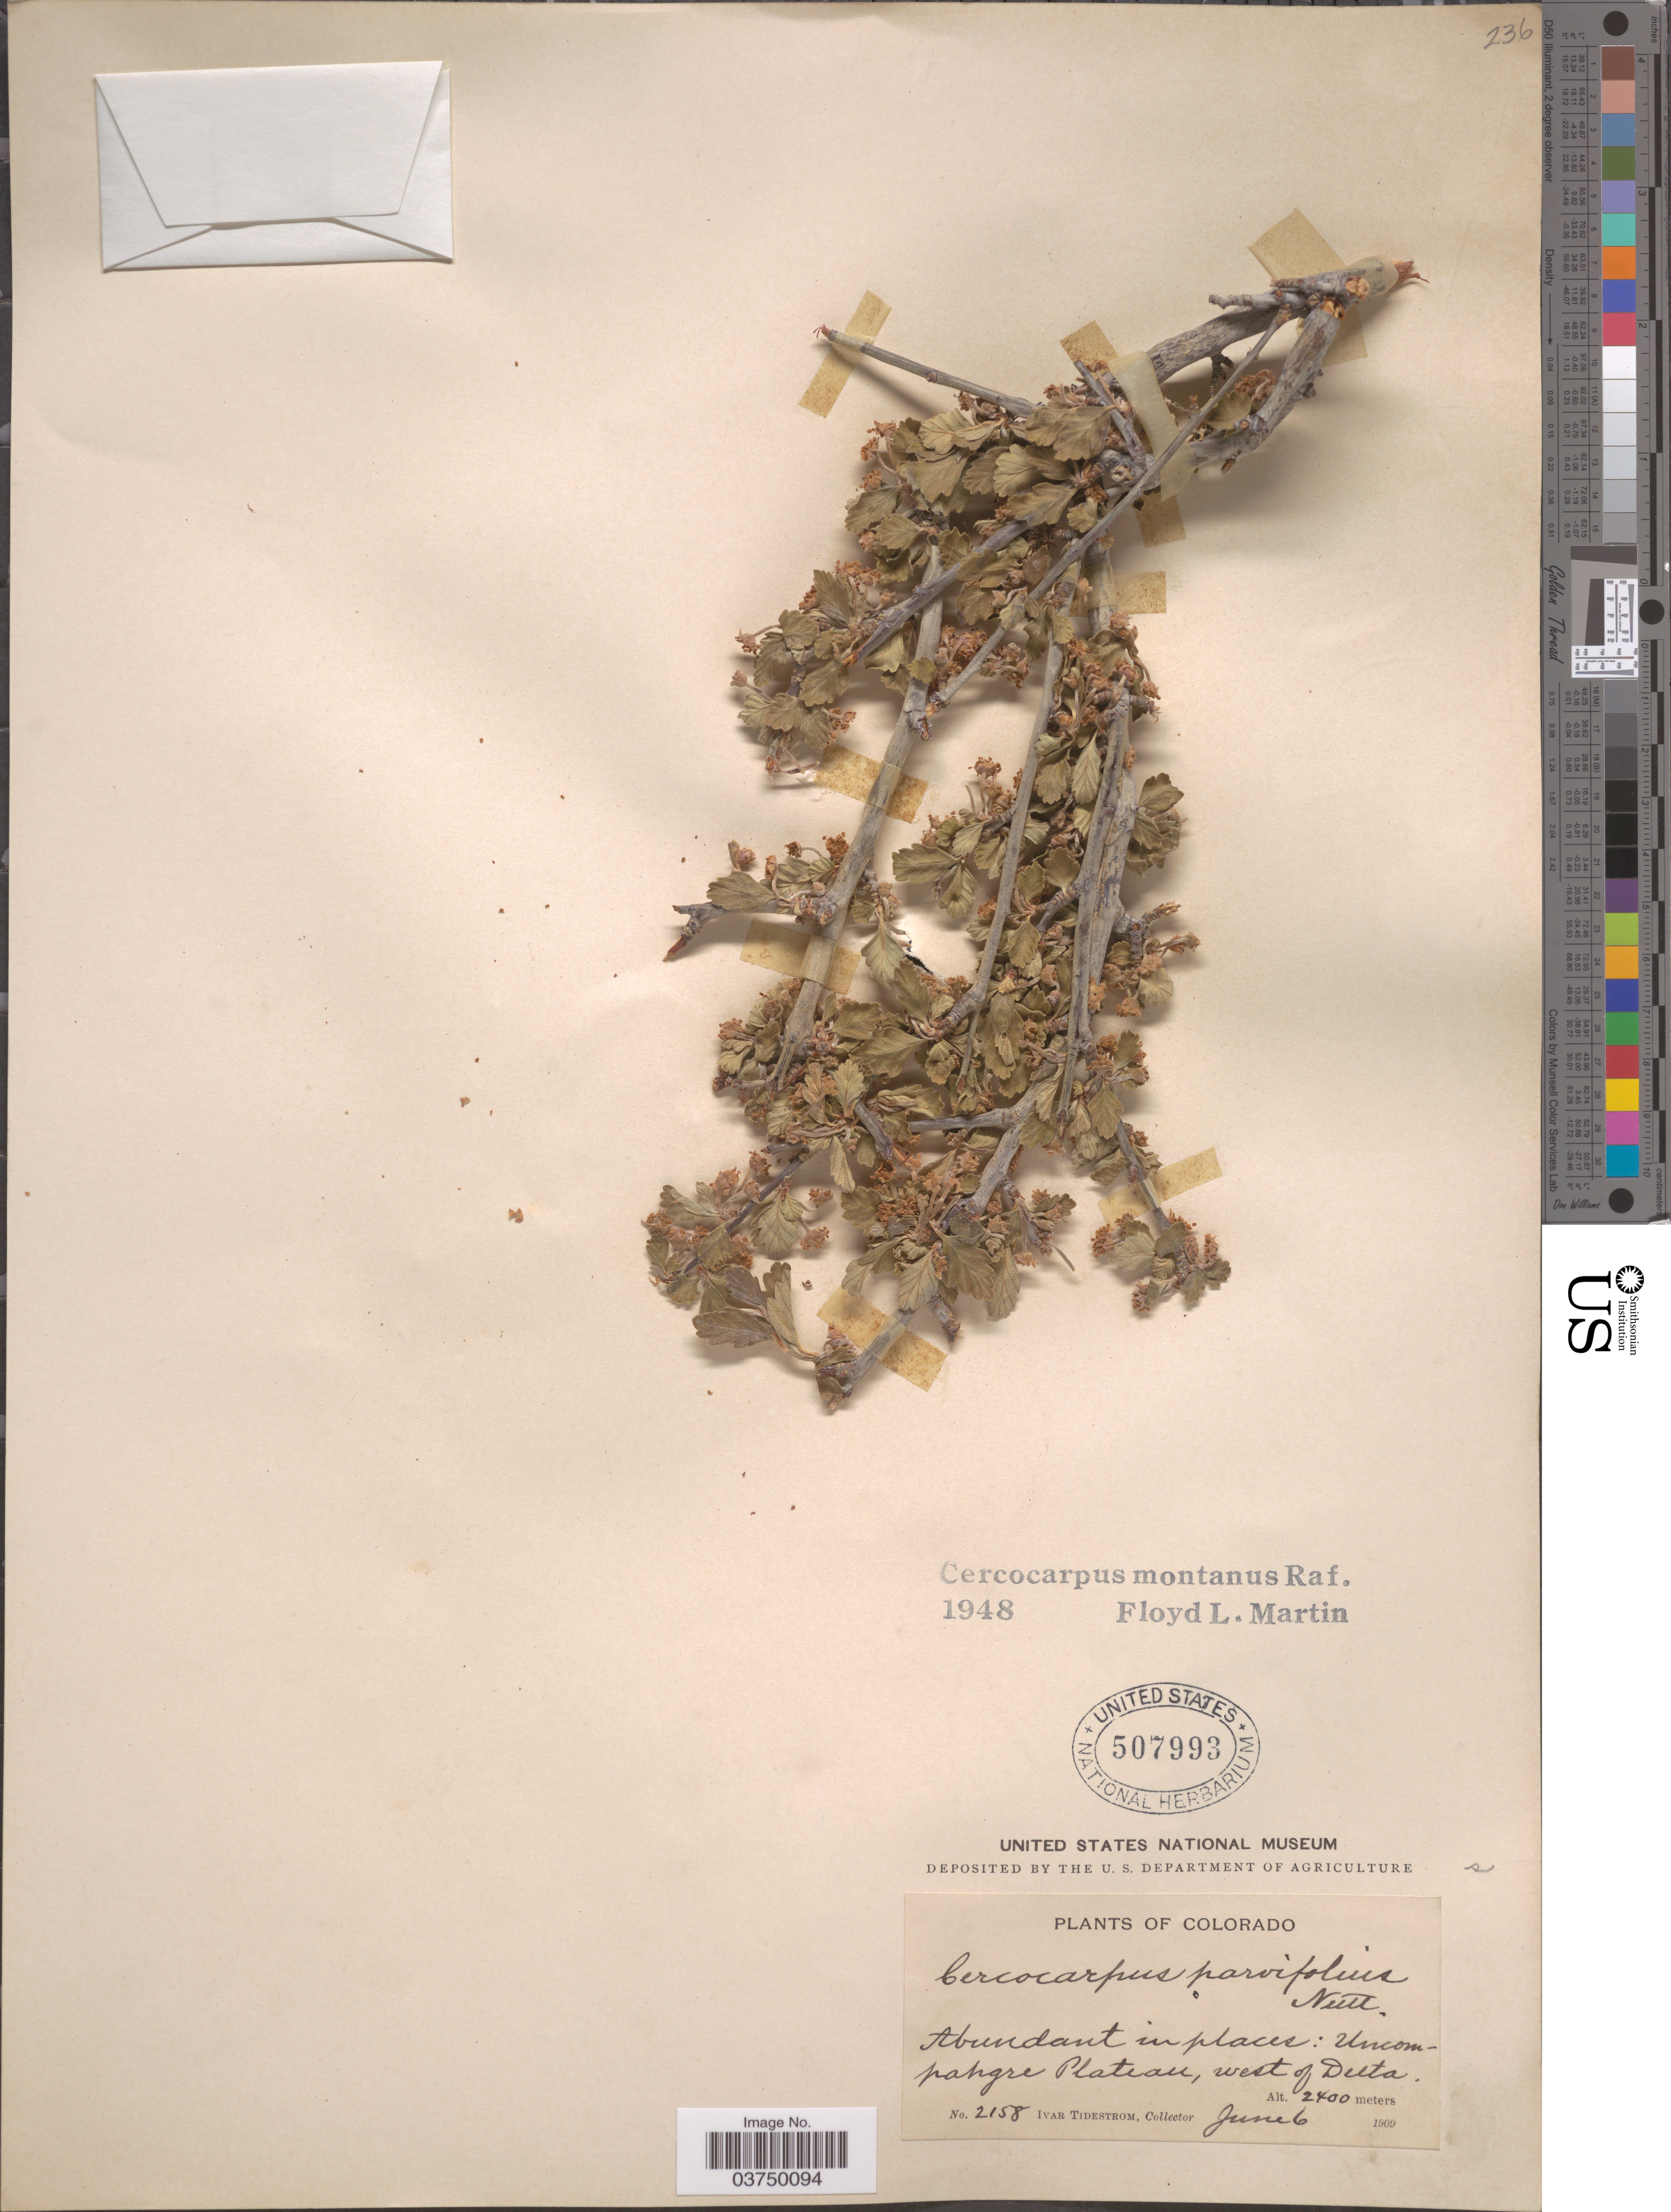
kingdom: Plantae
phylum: Tracheophyta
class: Magnoliopsida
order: Rosales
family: Rosaceae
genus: Cercocarpus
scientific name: Cercocarpus montanus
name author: Raf.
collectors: I. F. Tidestrom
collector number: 2158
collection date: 1909-06-06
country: United States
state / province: Colorado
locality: Uncompahgre Plateau, west of Delta.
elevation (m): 2400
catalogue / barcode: US 507993